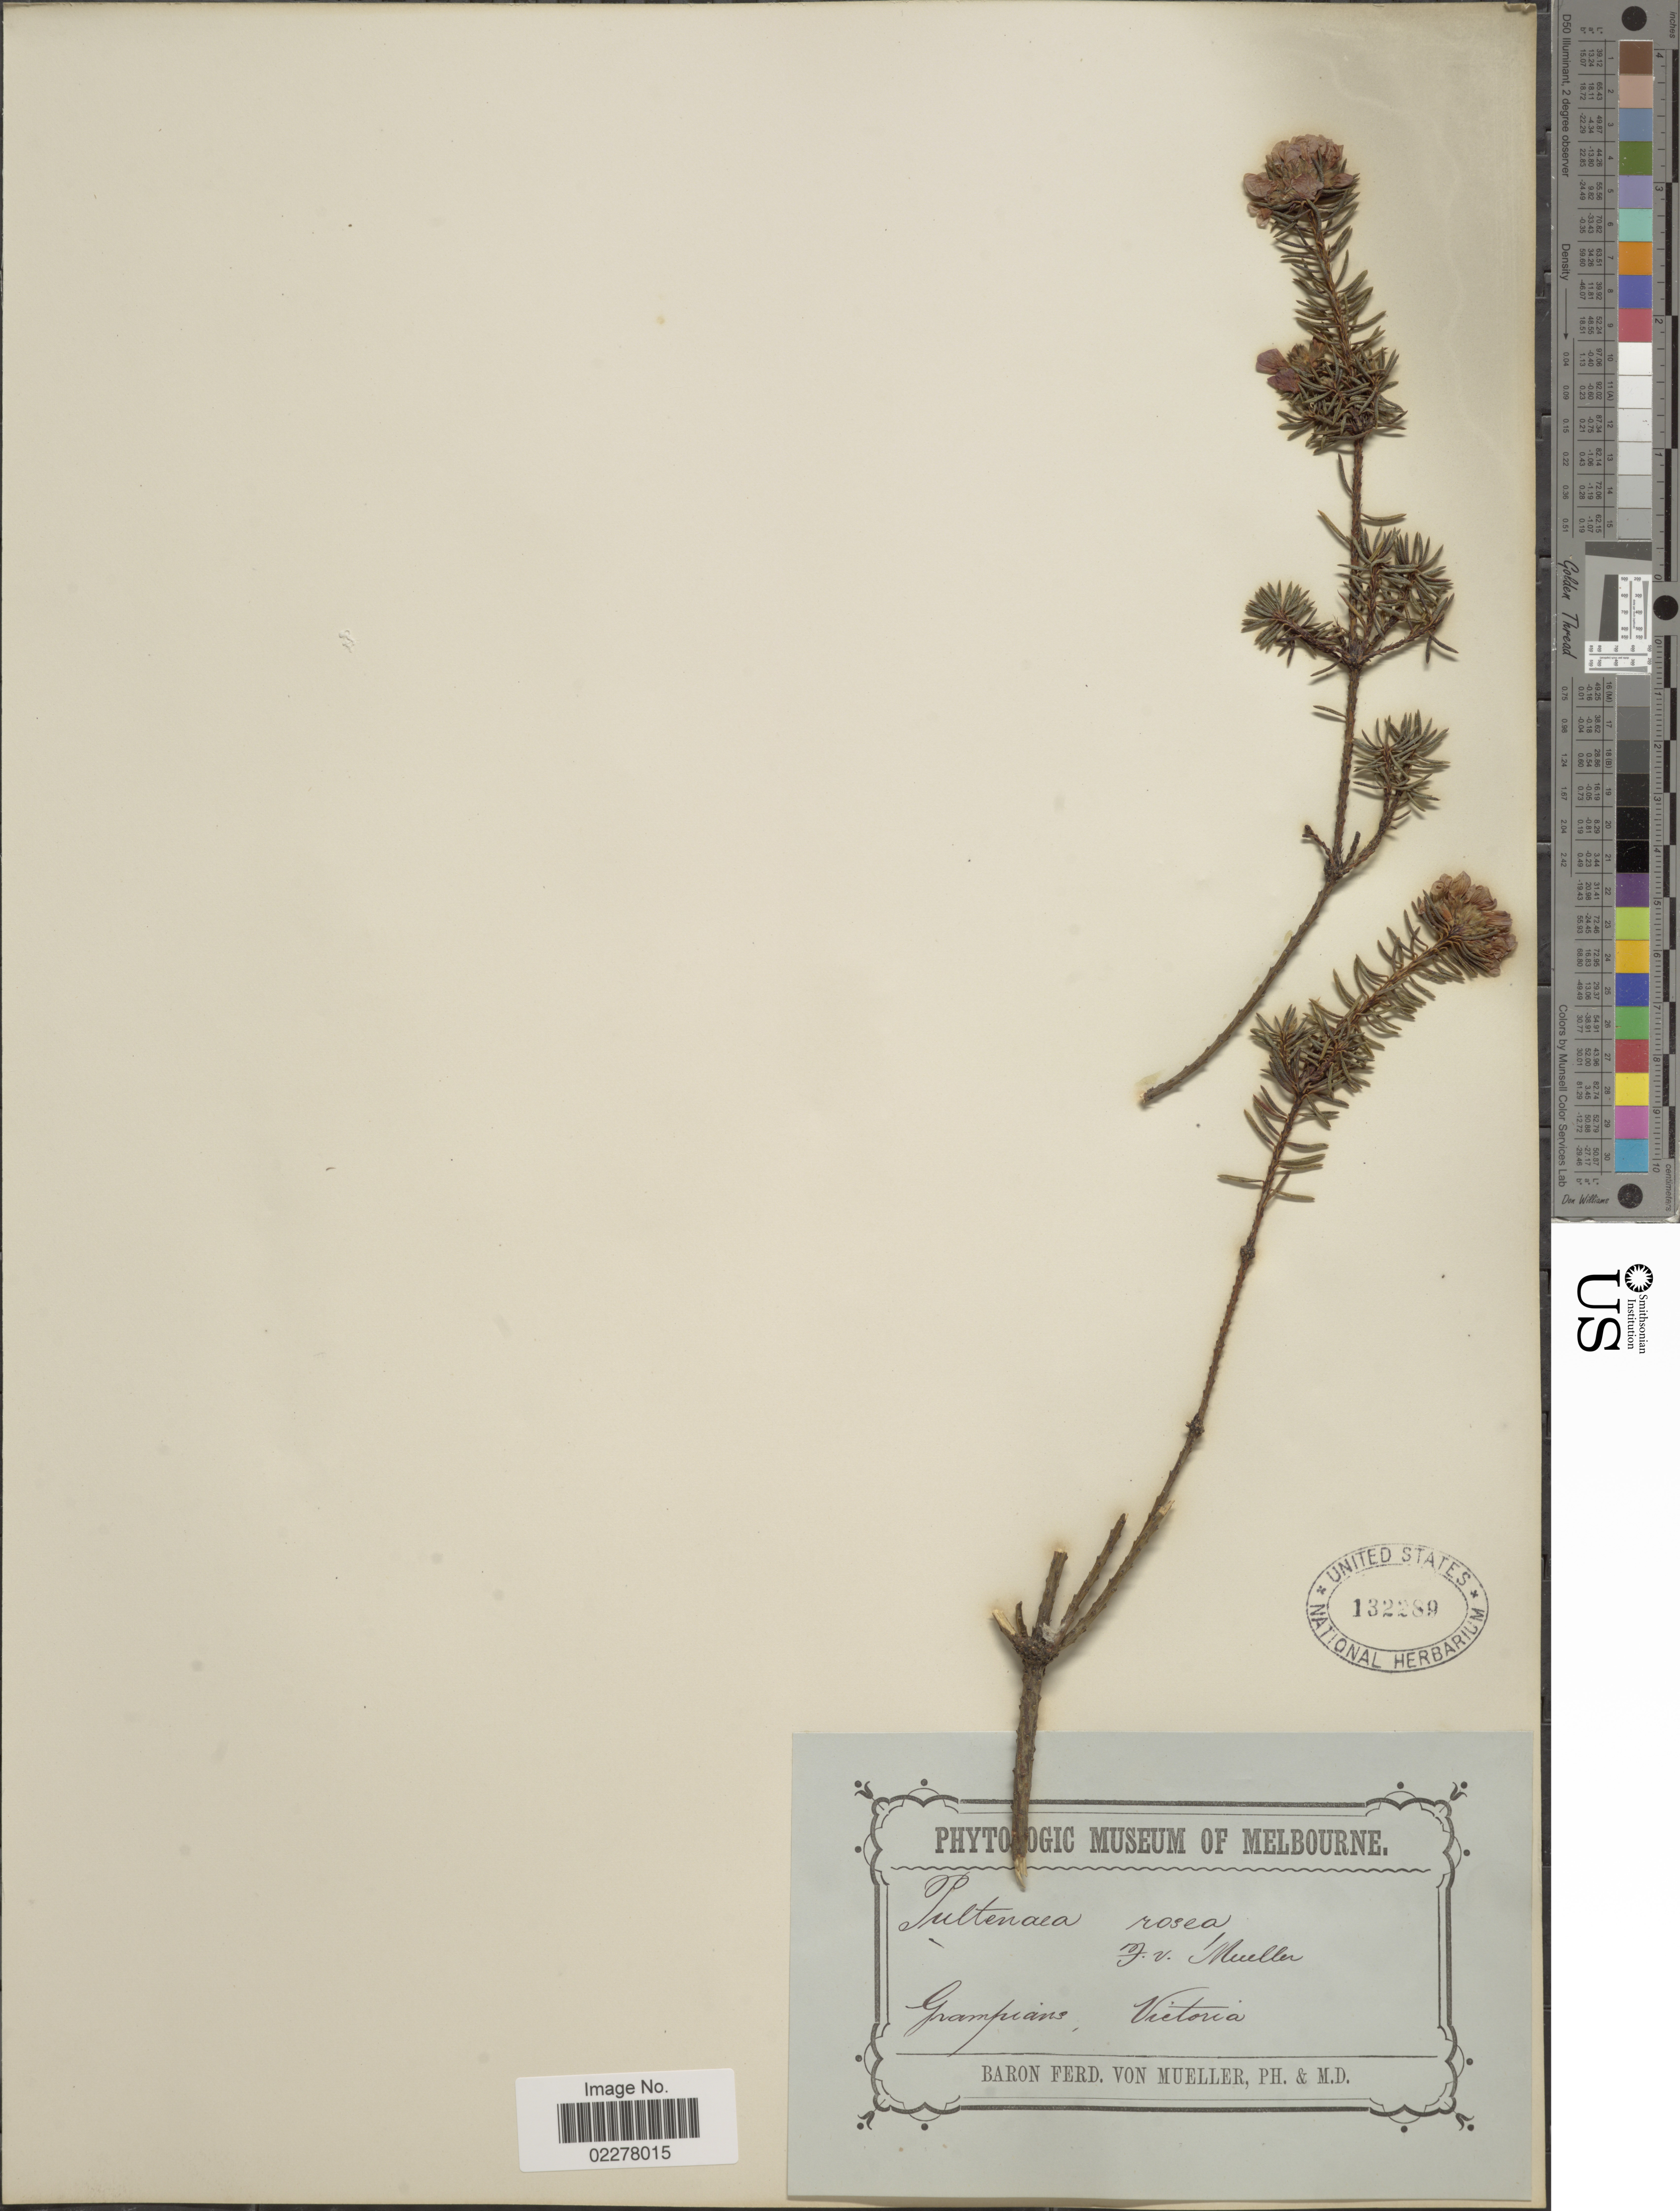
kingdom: Plantae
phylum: Tracheophyta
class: Magnoliopsida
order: Fabales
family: Fabaceae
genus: Pultenaea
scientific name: Pultenaea rosea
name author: F. Muell.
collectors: F. von Mueller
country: Australia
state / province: Victoria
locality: Grampians, Victoria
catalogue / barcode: US 132289